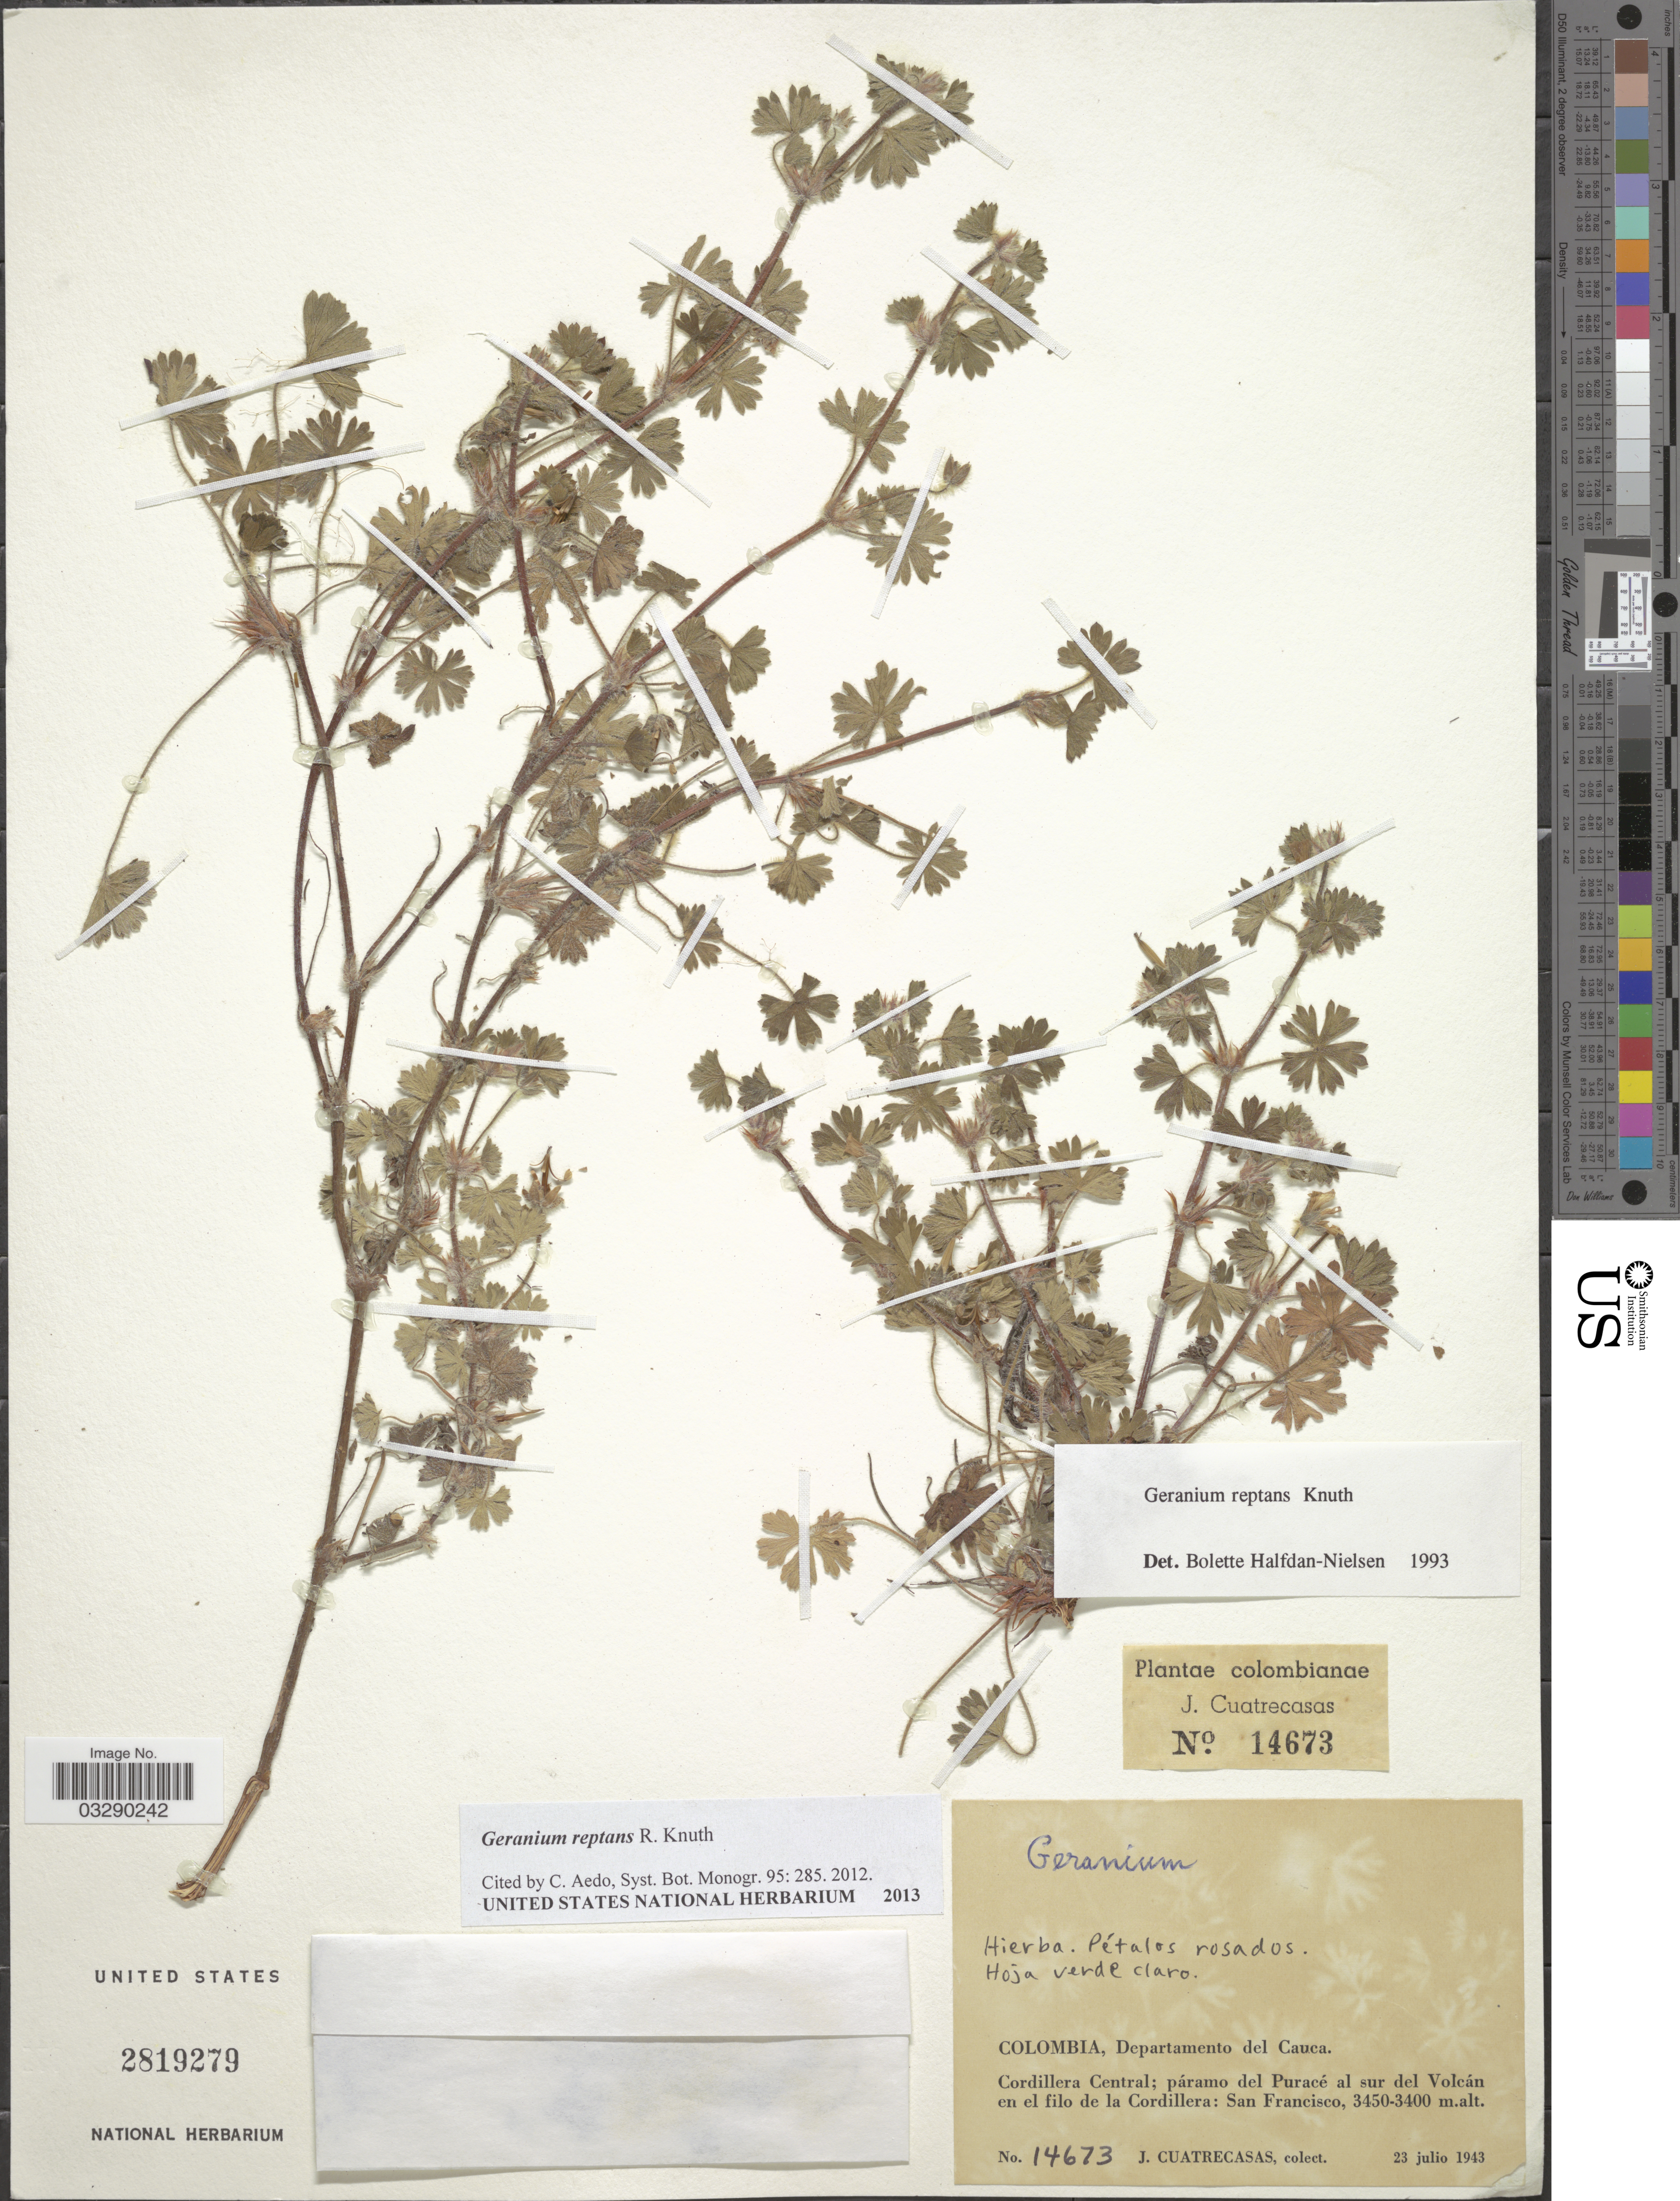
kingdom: Plantae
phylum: Tracheophyta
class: Magnoliopsida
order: Geraniales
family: Geraniaceae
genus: Geranium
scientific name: Geranium reptans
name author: R. Knuth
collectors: J. Cuatrecasas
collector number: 14673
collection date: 1943-07-23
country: Colombia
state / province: Valle del Cauca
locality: Departamento del Cauca. Cordillera Central; páramo del Puracé al sur del Volcán en el filo de la Cordillera: San Francisco.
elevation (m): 3400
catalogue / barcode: US 2819279